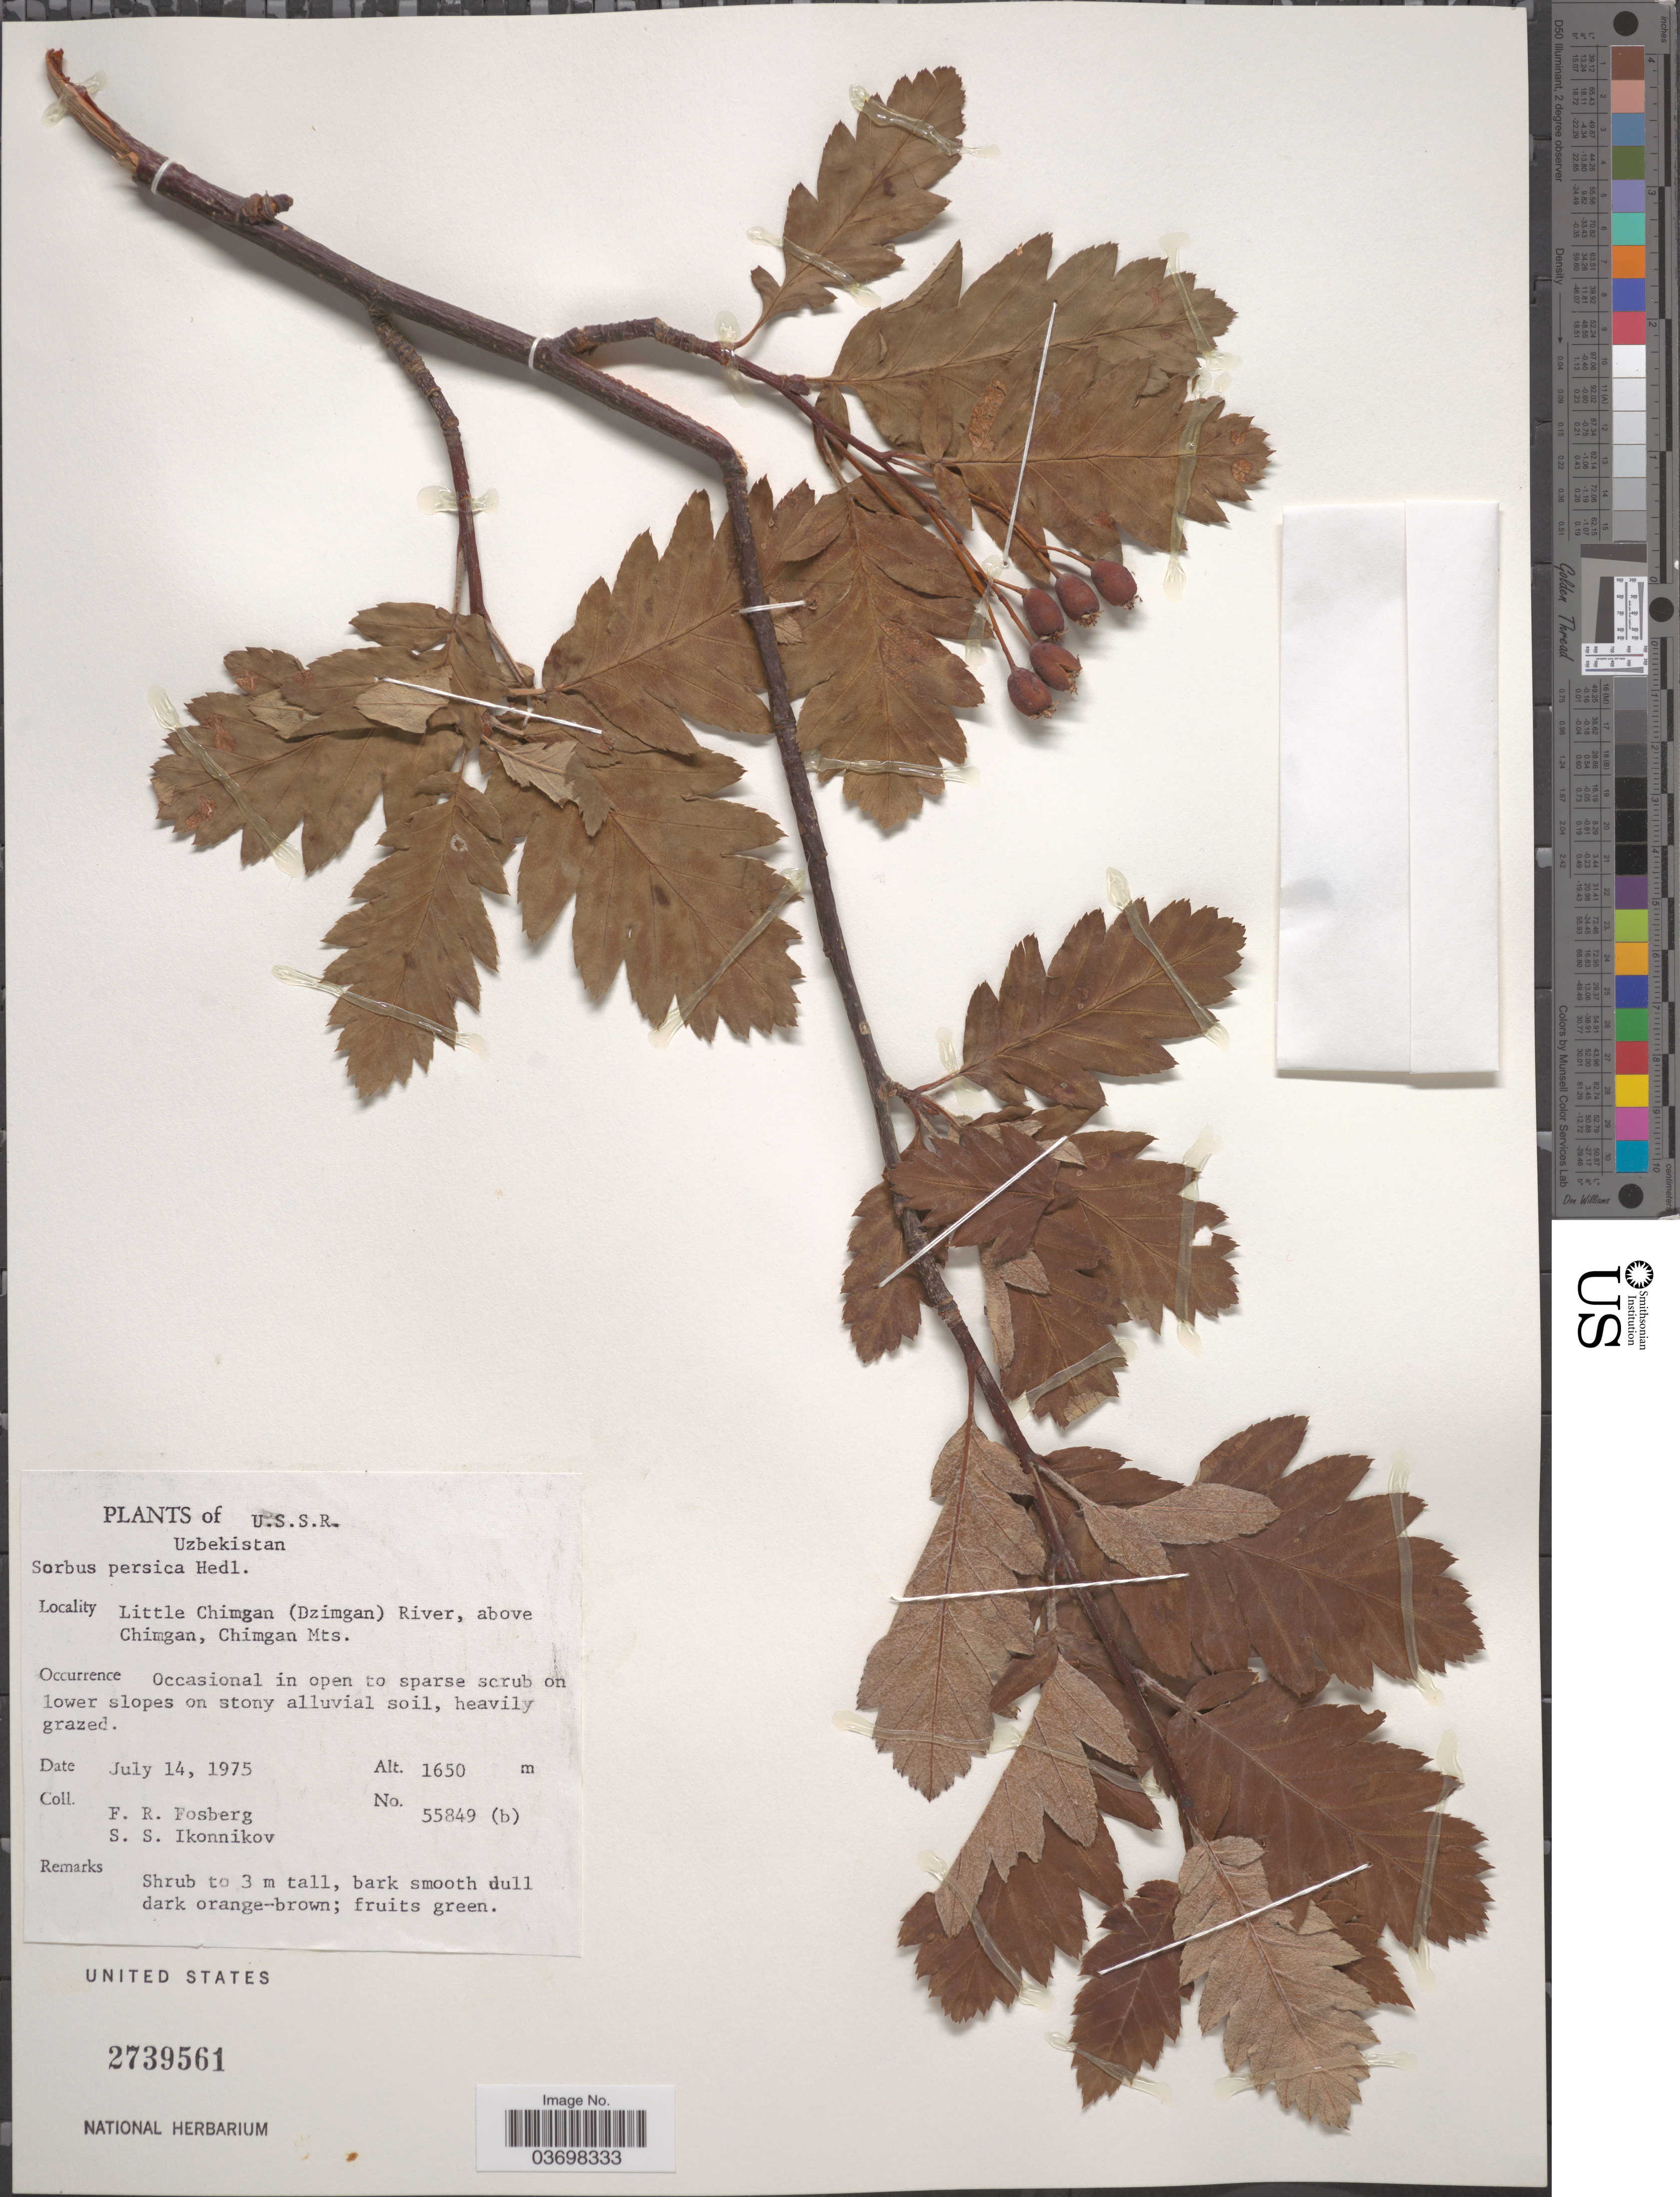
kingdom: Plantae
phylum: Tracheophyta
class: Magnoliopsida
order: Rosales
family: Rosaceae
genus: Sorbus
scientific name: Sorbus persica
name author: Hedl.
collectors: F. R. Fosberg & S. Ikonnikov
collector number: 55849(b)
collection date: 1975-07-14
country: Uzbekistan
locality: U.S.S.R. Little Chimgan, (Dzimgan) River, above Chimgan, Chimgan Mts.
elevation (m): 1650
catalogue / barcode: US 2739561